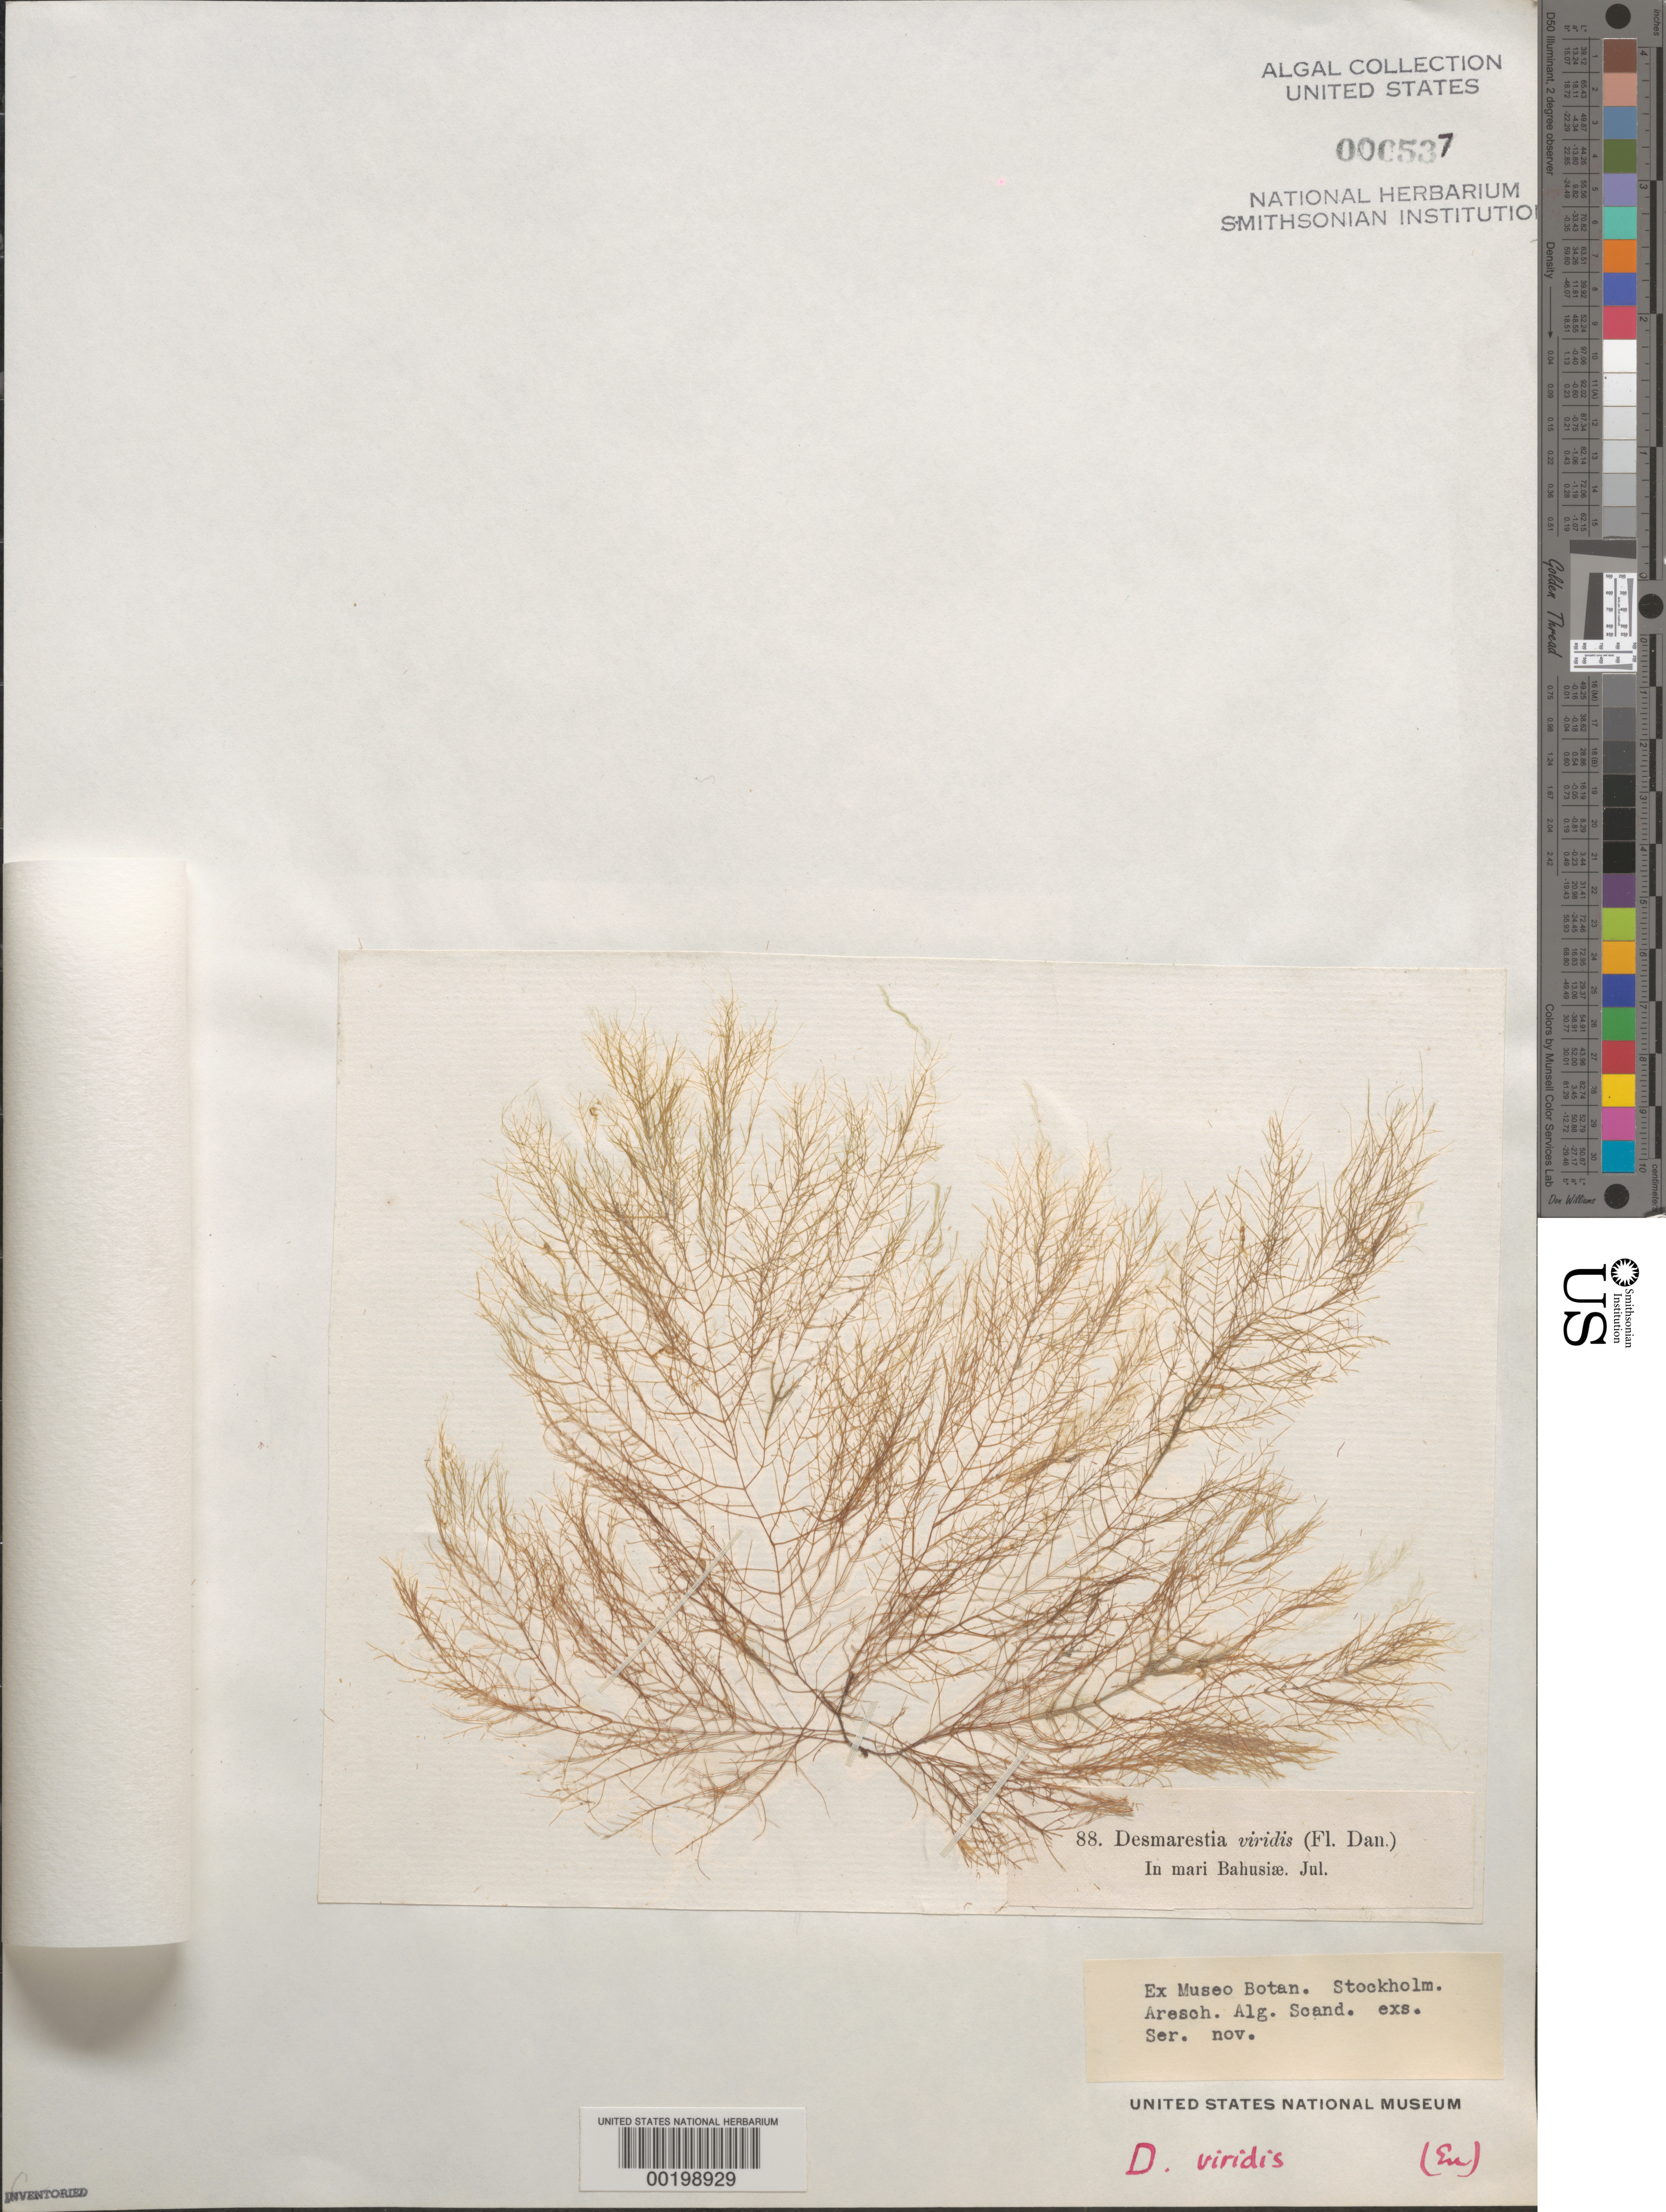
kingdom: Chromista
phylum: Ochrophyta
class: Phaeophyceae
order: Desmarestiales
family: Desmarestiaceae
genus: Desmarestia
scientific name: Desmarestia viridis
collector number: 88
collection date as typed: Jul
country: Sweden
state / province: Västra Götaland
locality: Bohus Bay (Mari bahusiae)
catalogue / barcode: US 537